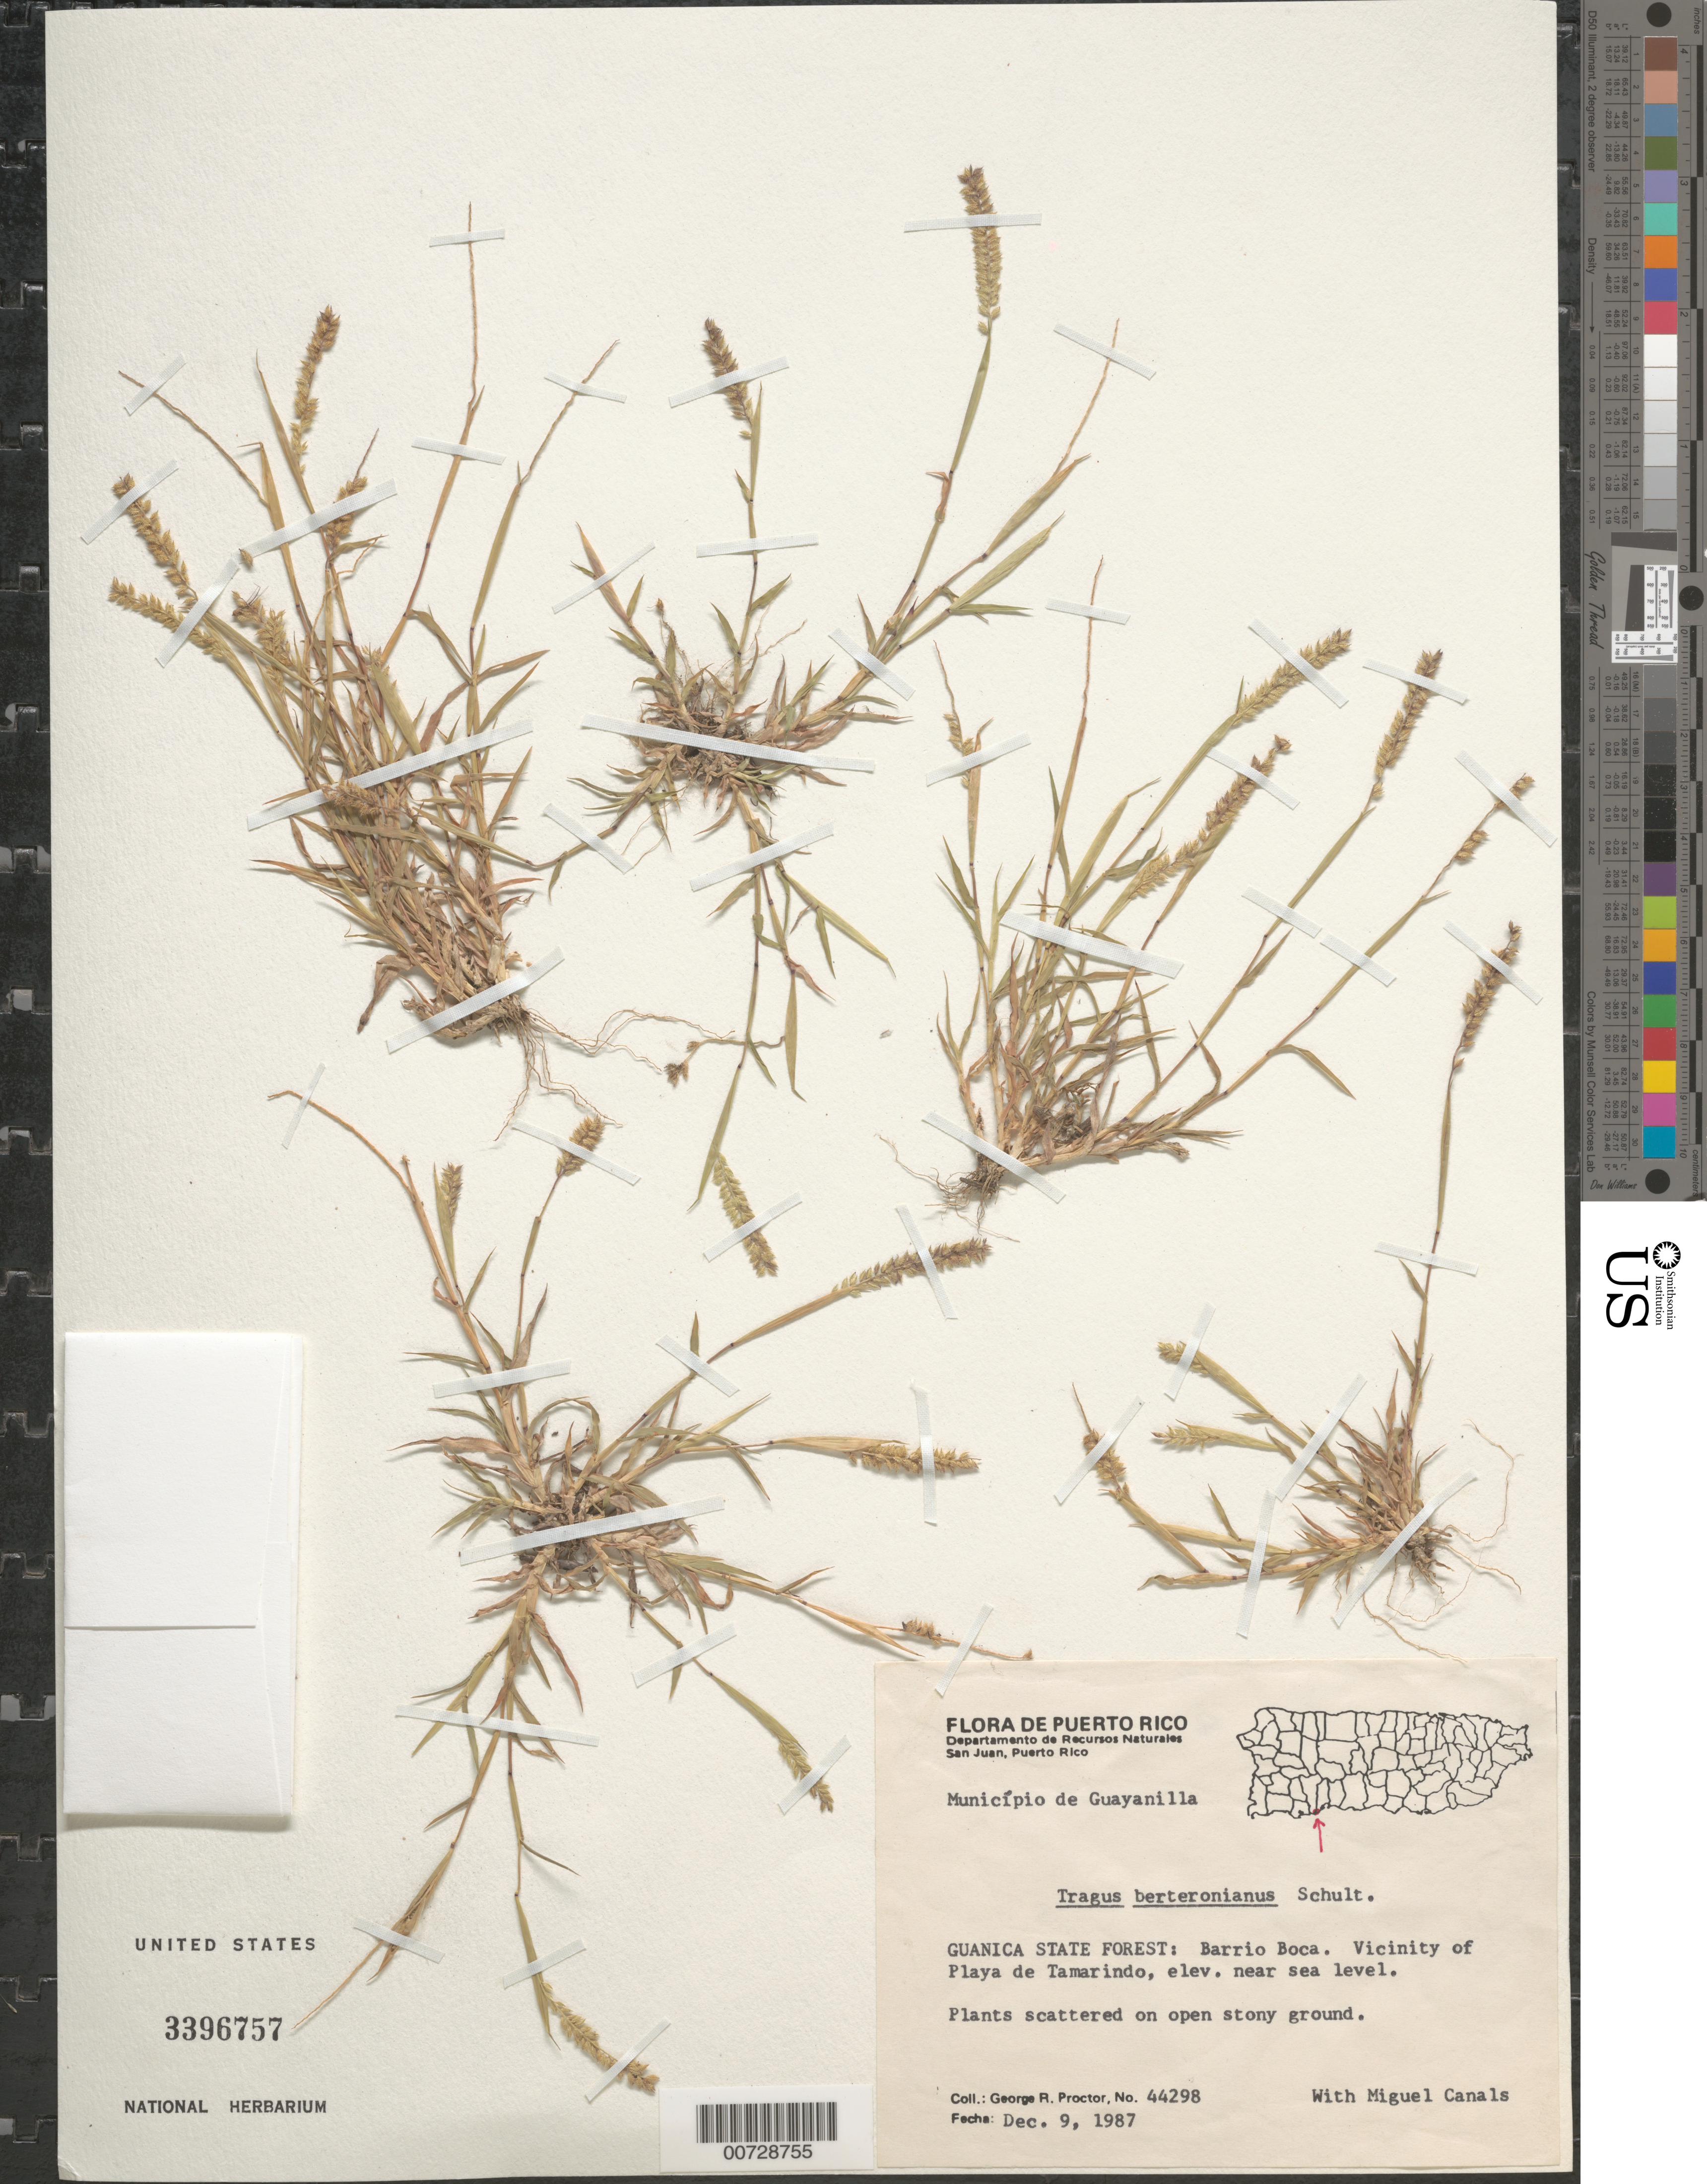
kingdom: Plantae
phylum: Tracheophyta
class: Liliopsida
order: Poales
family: Poaceae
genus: Tragus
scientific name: Tragus berteronianus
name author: Schult.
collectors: G. R. Proctor & M. Canals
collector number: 44298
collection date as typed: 09 Dec 1987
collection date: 1987-12-09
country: Puerto Rico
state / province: Guayanilla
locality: Mun. Guayanilla, Guanica State Forest: Barrio Boca. Vic of Playa de Tamarindo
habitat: Scattered on open sandy ground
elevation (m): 0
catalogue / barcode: US 3396757